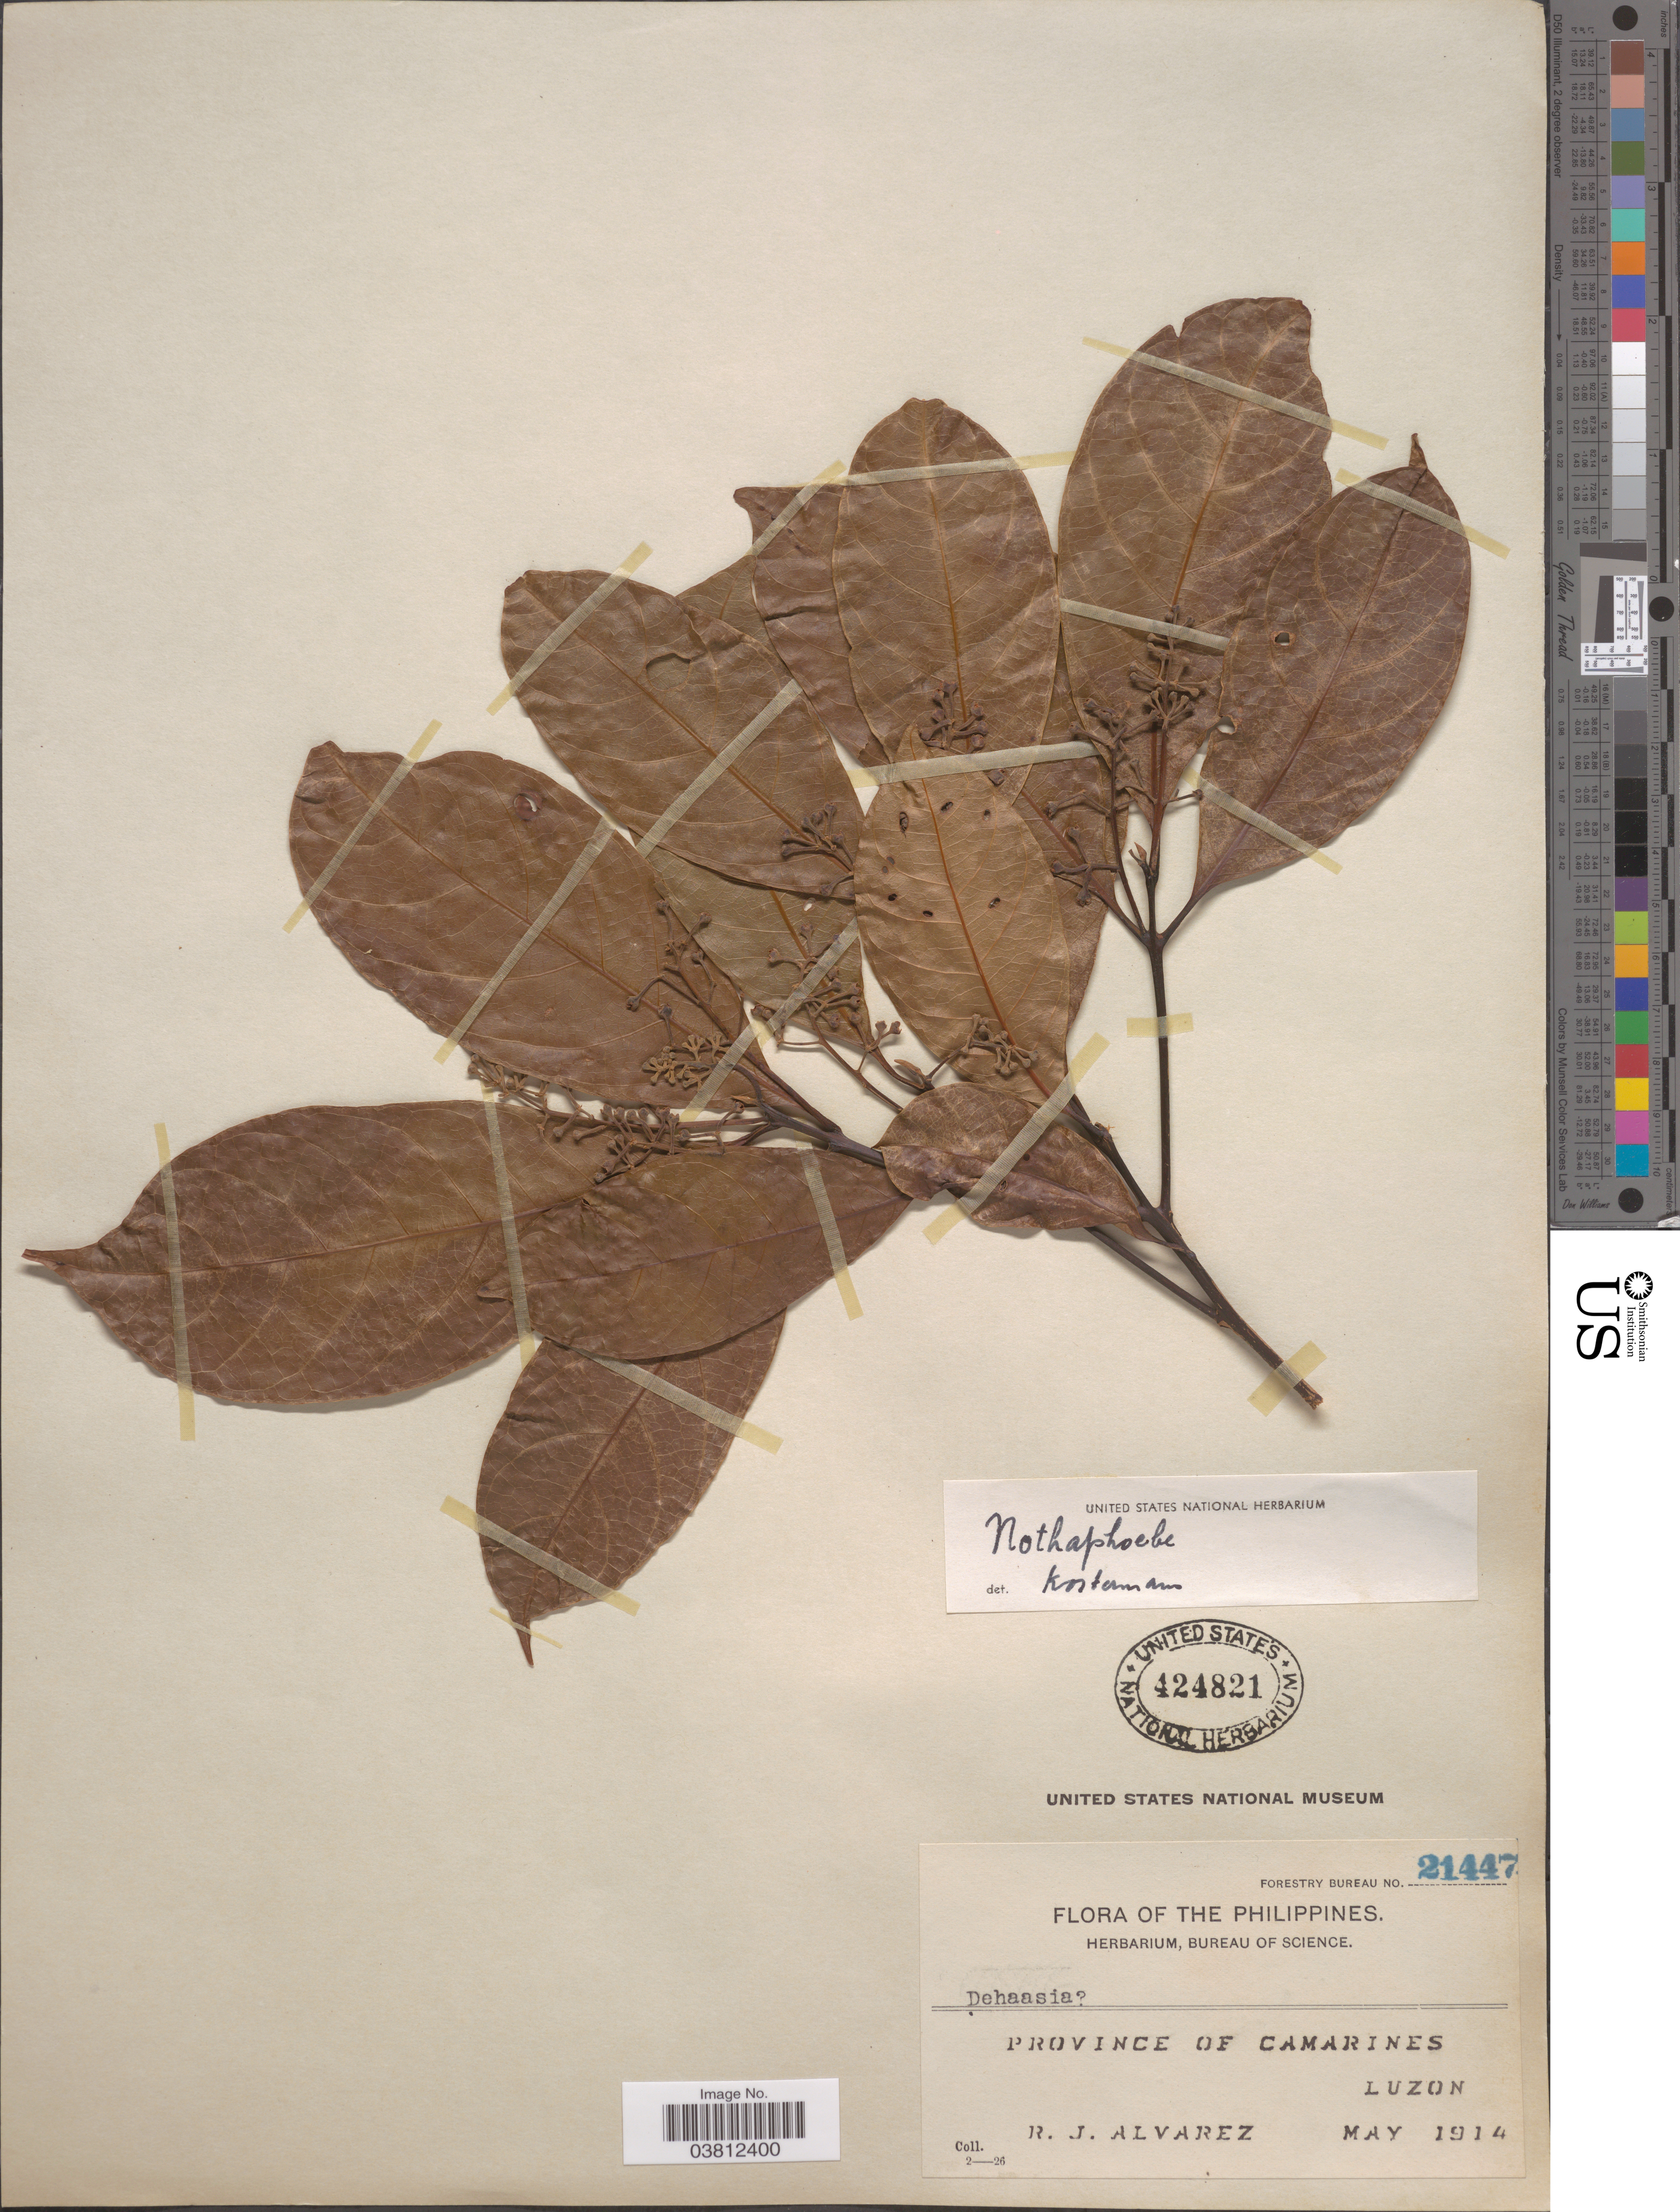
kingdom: Plantae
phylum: Tracheophyta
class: Magnoliopsida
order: Laurales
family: Lauraceae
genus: Nothaphoebe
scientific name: Nothaphoebe leytensis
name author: (Elmer) Merr.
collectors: R. Alvarez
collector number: Forestry Bureau 21447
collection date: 1914-05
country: Philippines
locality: Province of Camarines. Luzon.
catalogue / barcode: US 424821